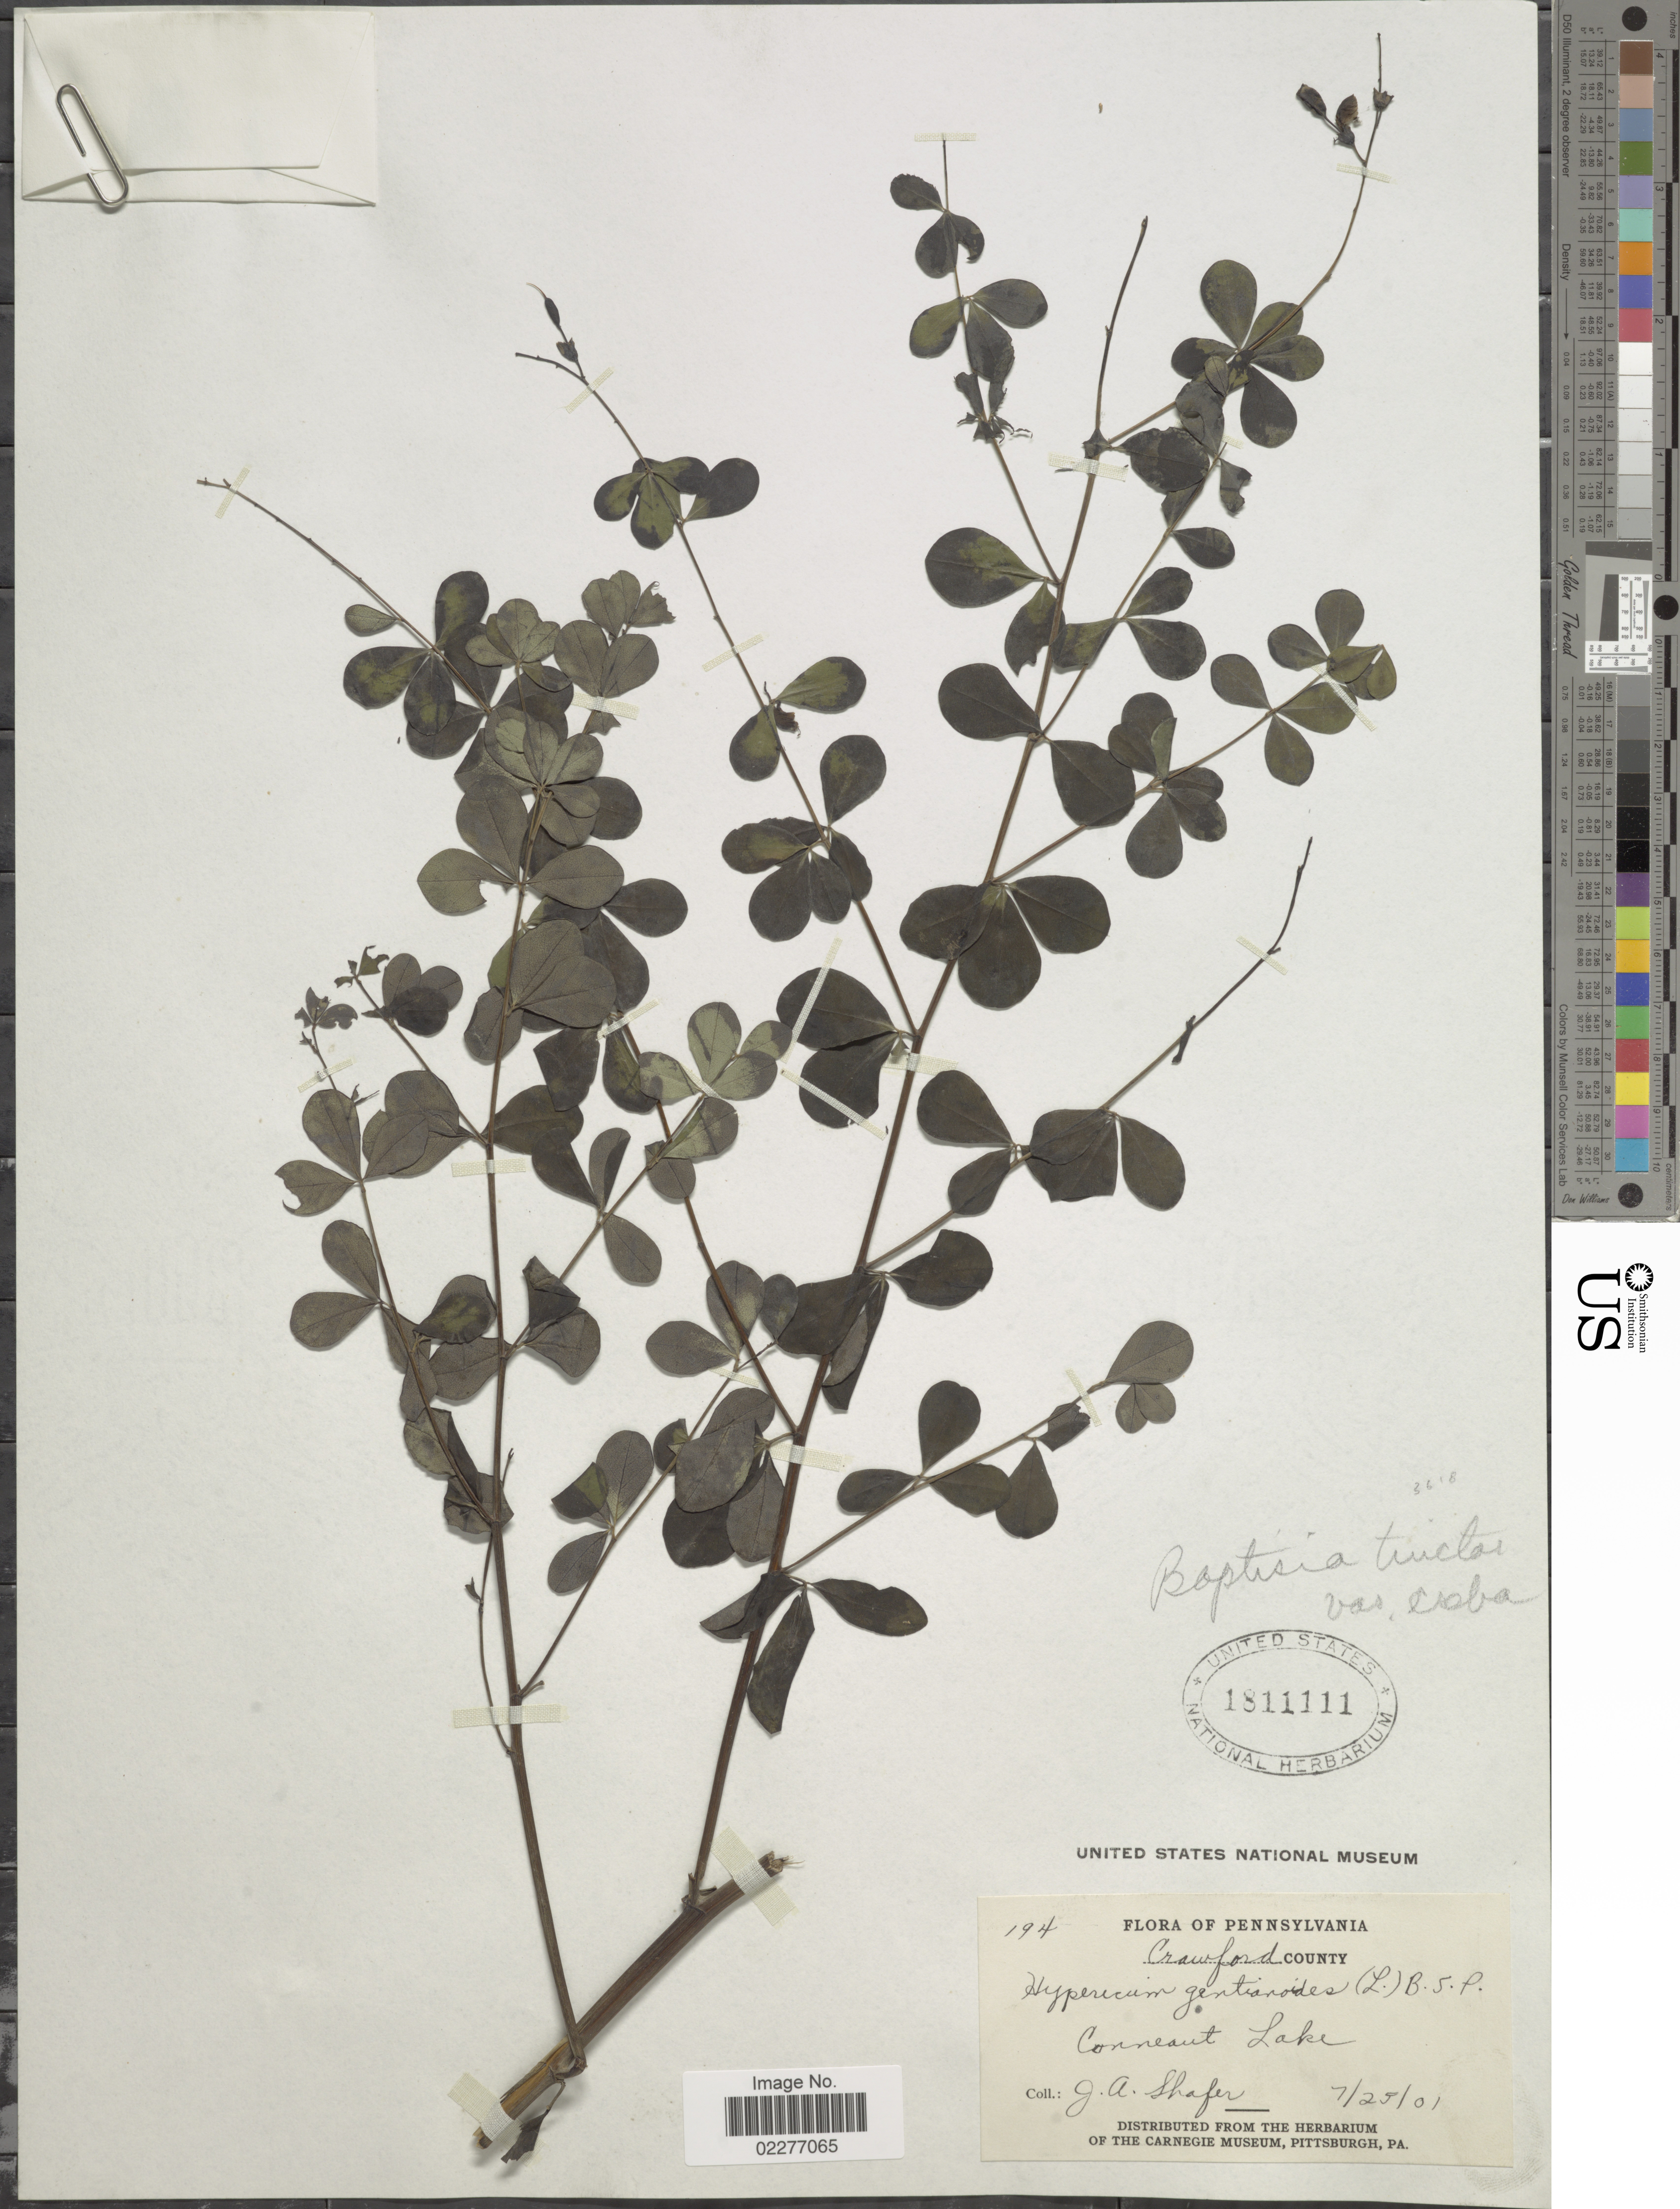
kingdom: Plantae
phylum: Tracheophyta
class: Magnoliopsida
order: Fabales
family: Fabaceae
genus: Baptisia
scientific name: Baptisia tinctoria var. crebra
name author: Fernald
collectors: J. A. Shafer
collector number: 194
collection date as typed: Transcribed d/m/y: 25/7/01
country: United States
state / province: Pennsylvania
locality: Crawford County, Conneaut Lake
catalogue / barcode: US 1811111